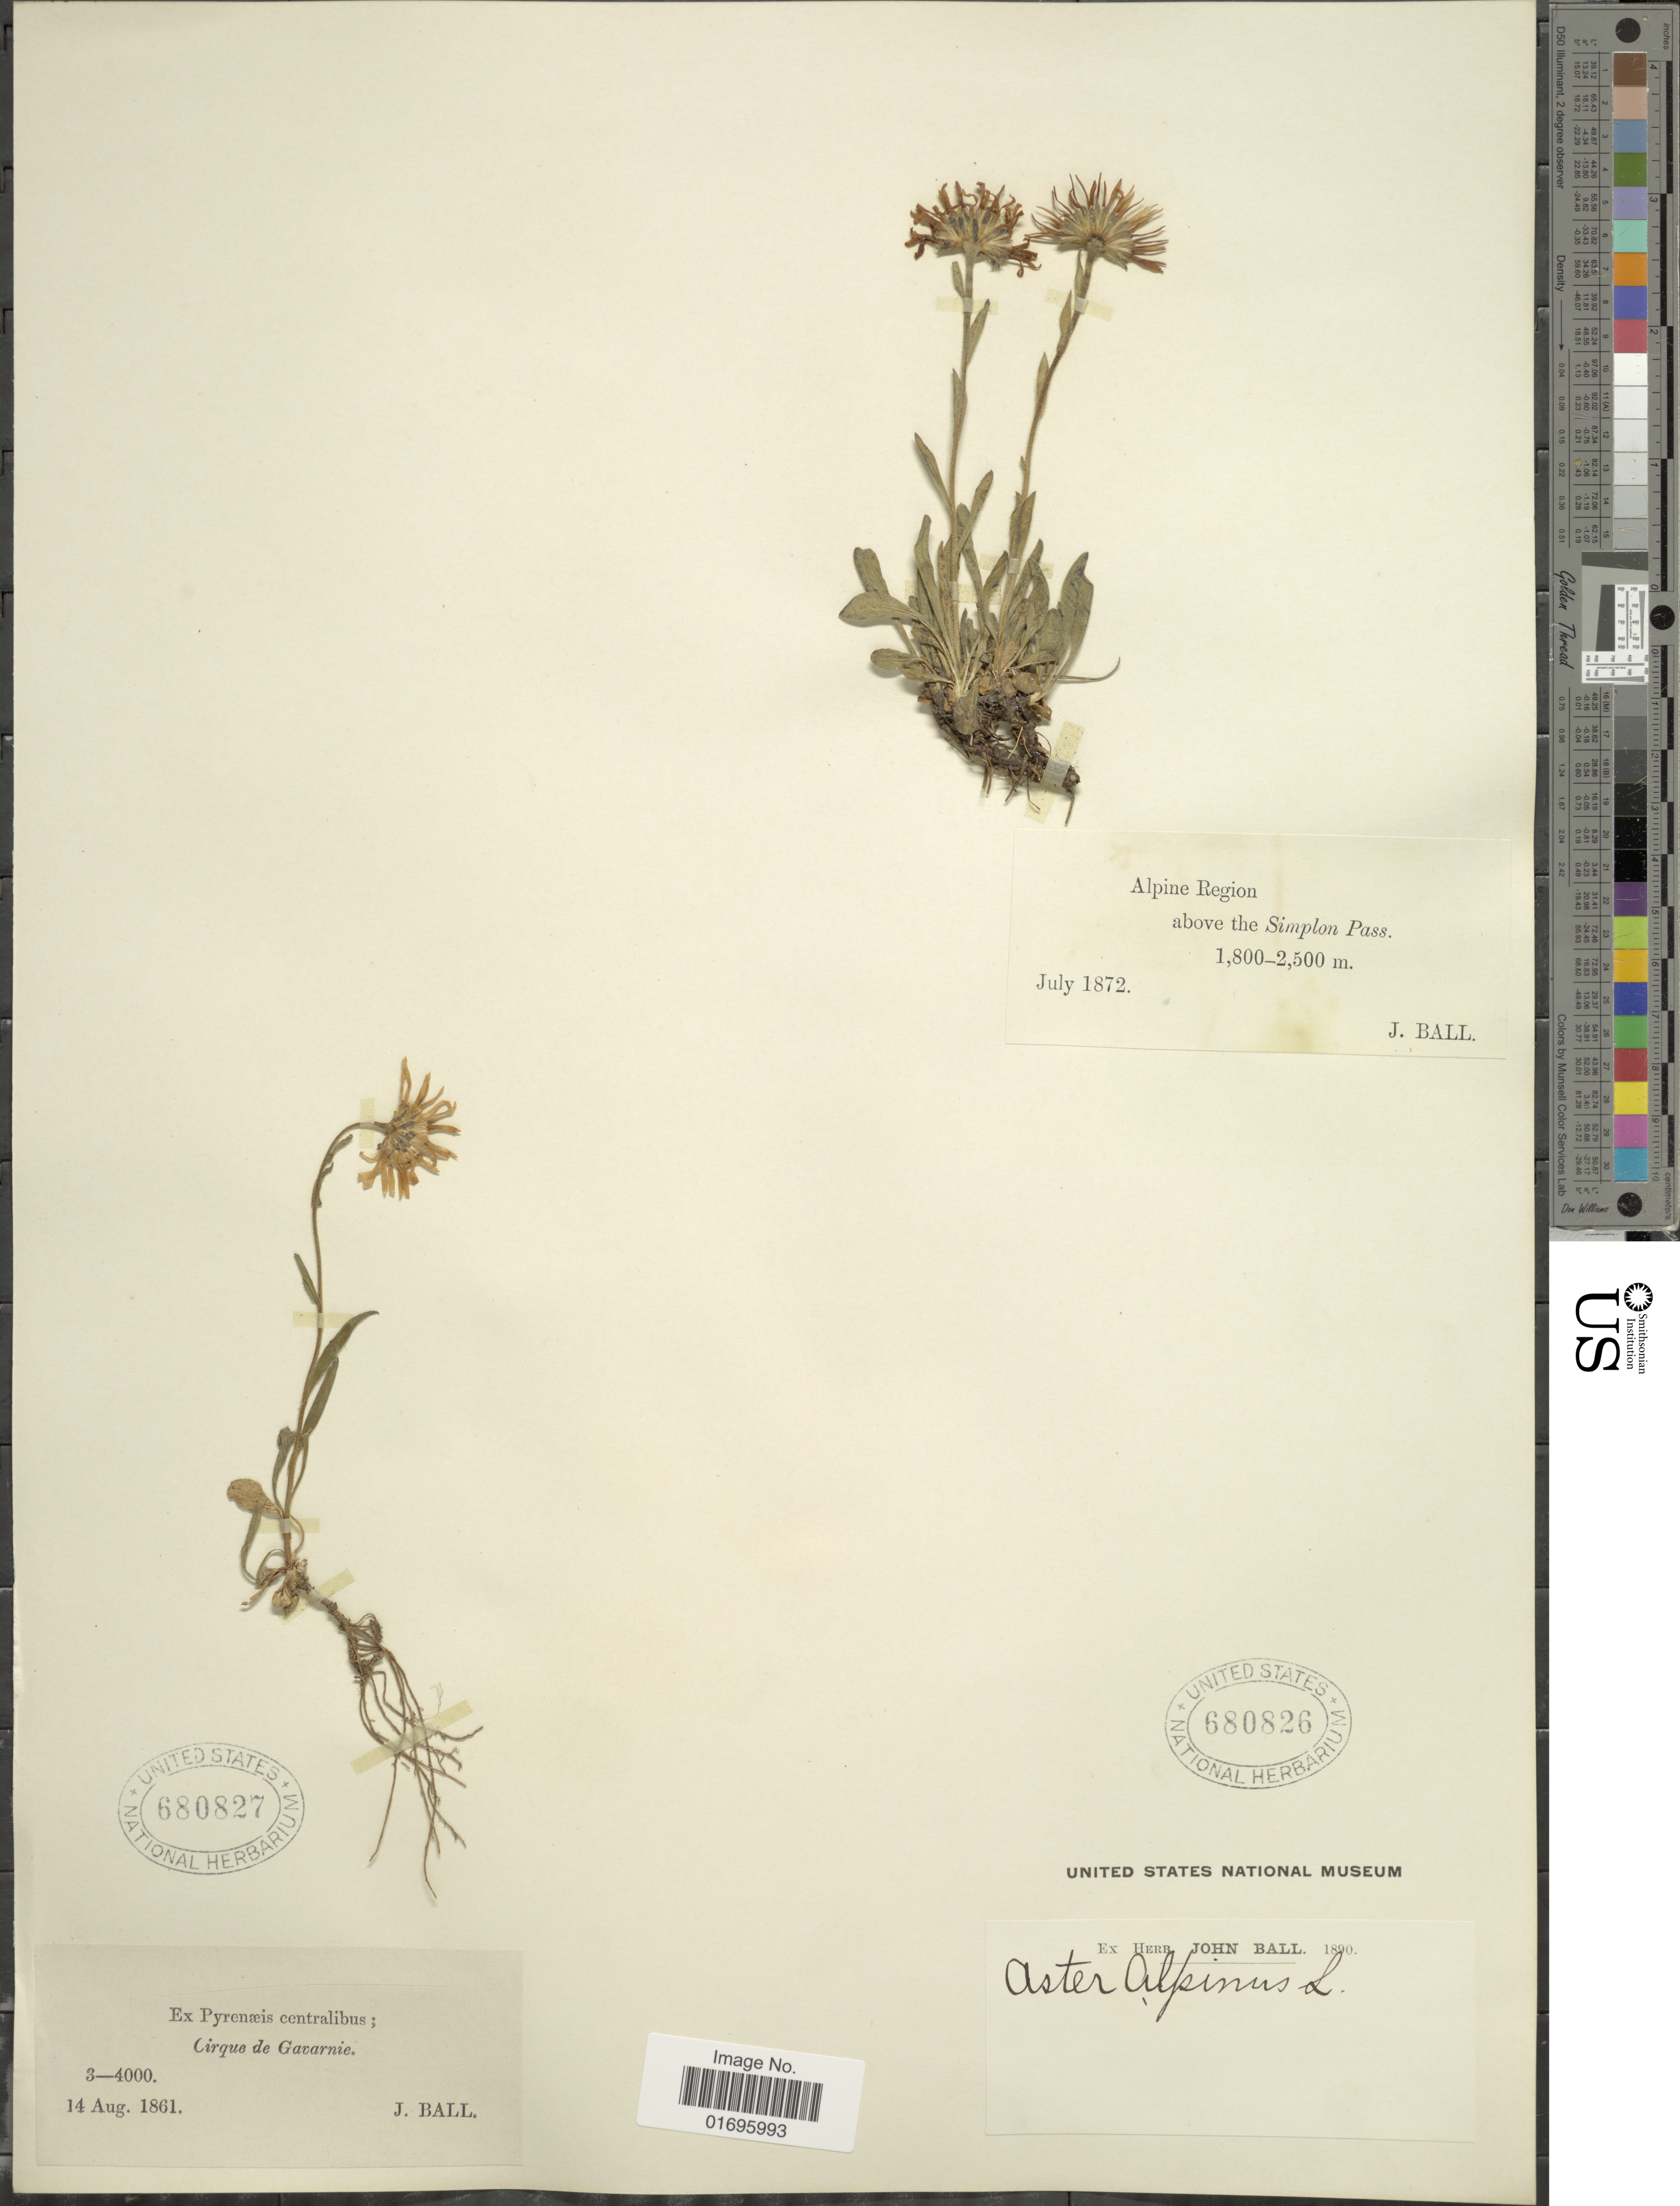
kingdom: Plantae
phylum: Tracheophyta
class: Magnoliopsida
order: Asterales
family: Asteraceae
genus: Aster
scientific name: Aster alpinus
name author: L.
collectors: J. Ball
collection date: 1861-08-14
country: France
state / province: Occitanie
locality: Ex Pyrenæis centralibus; Cirque de gavarnie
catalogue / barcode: US 680827-2